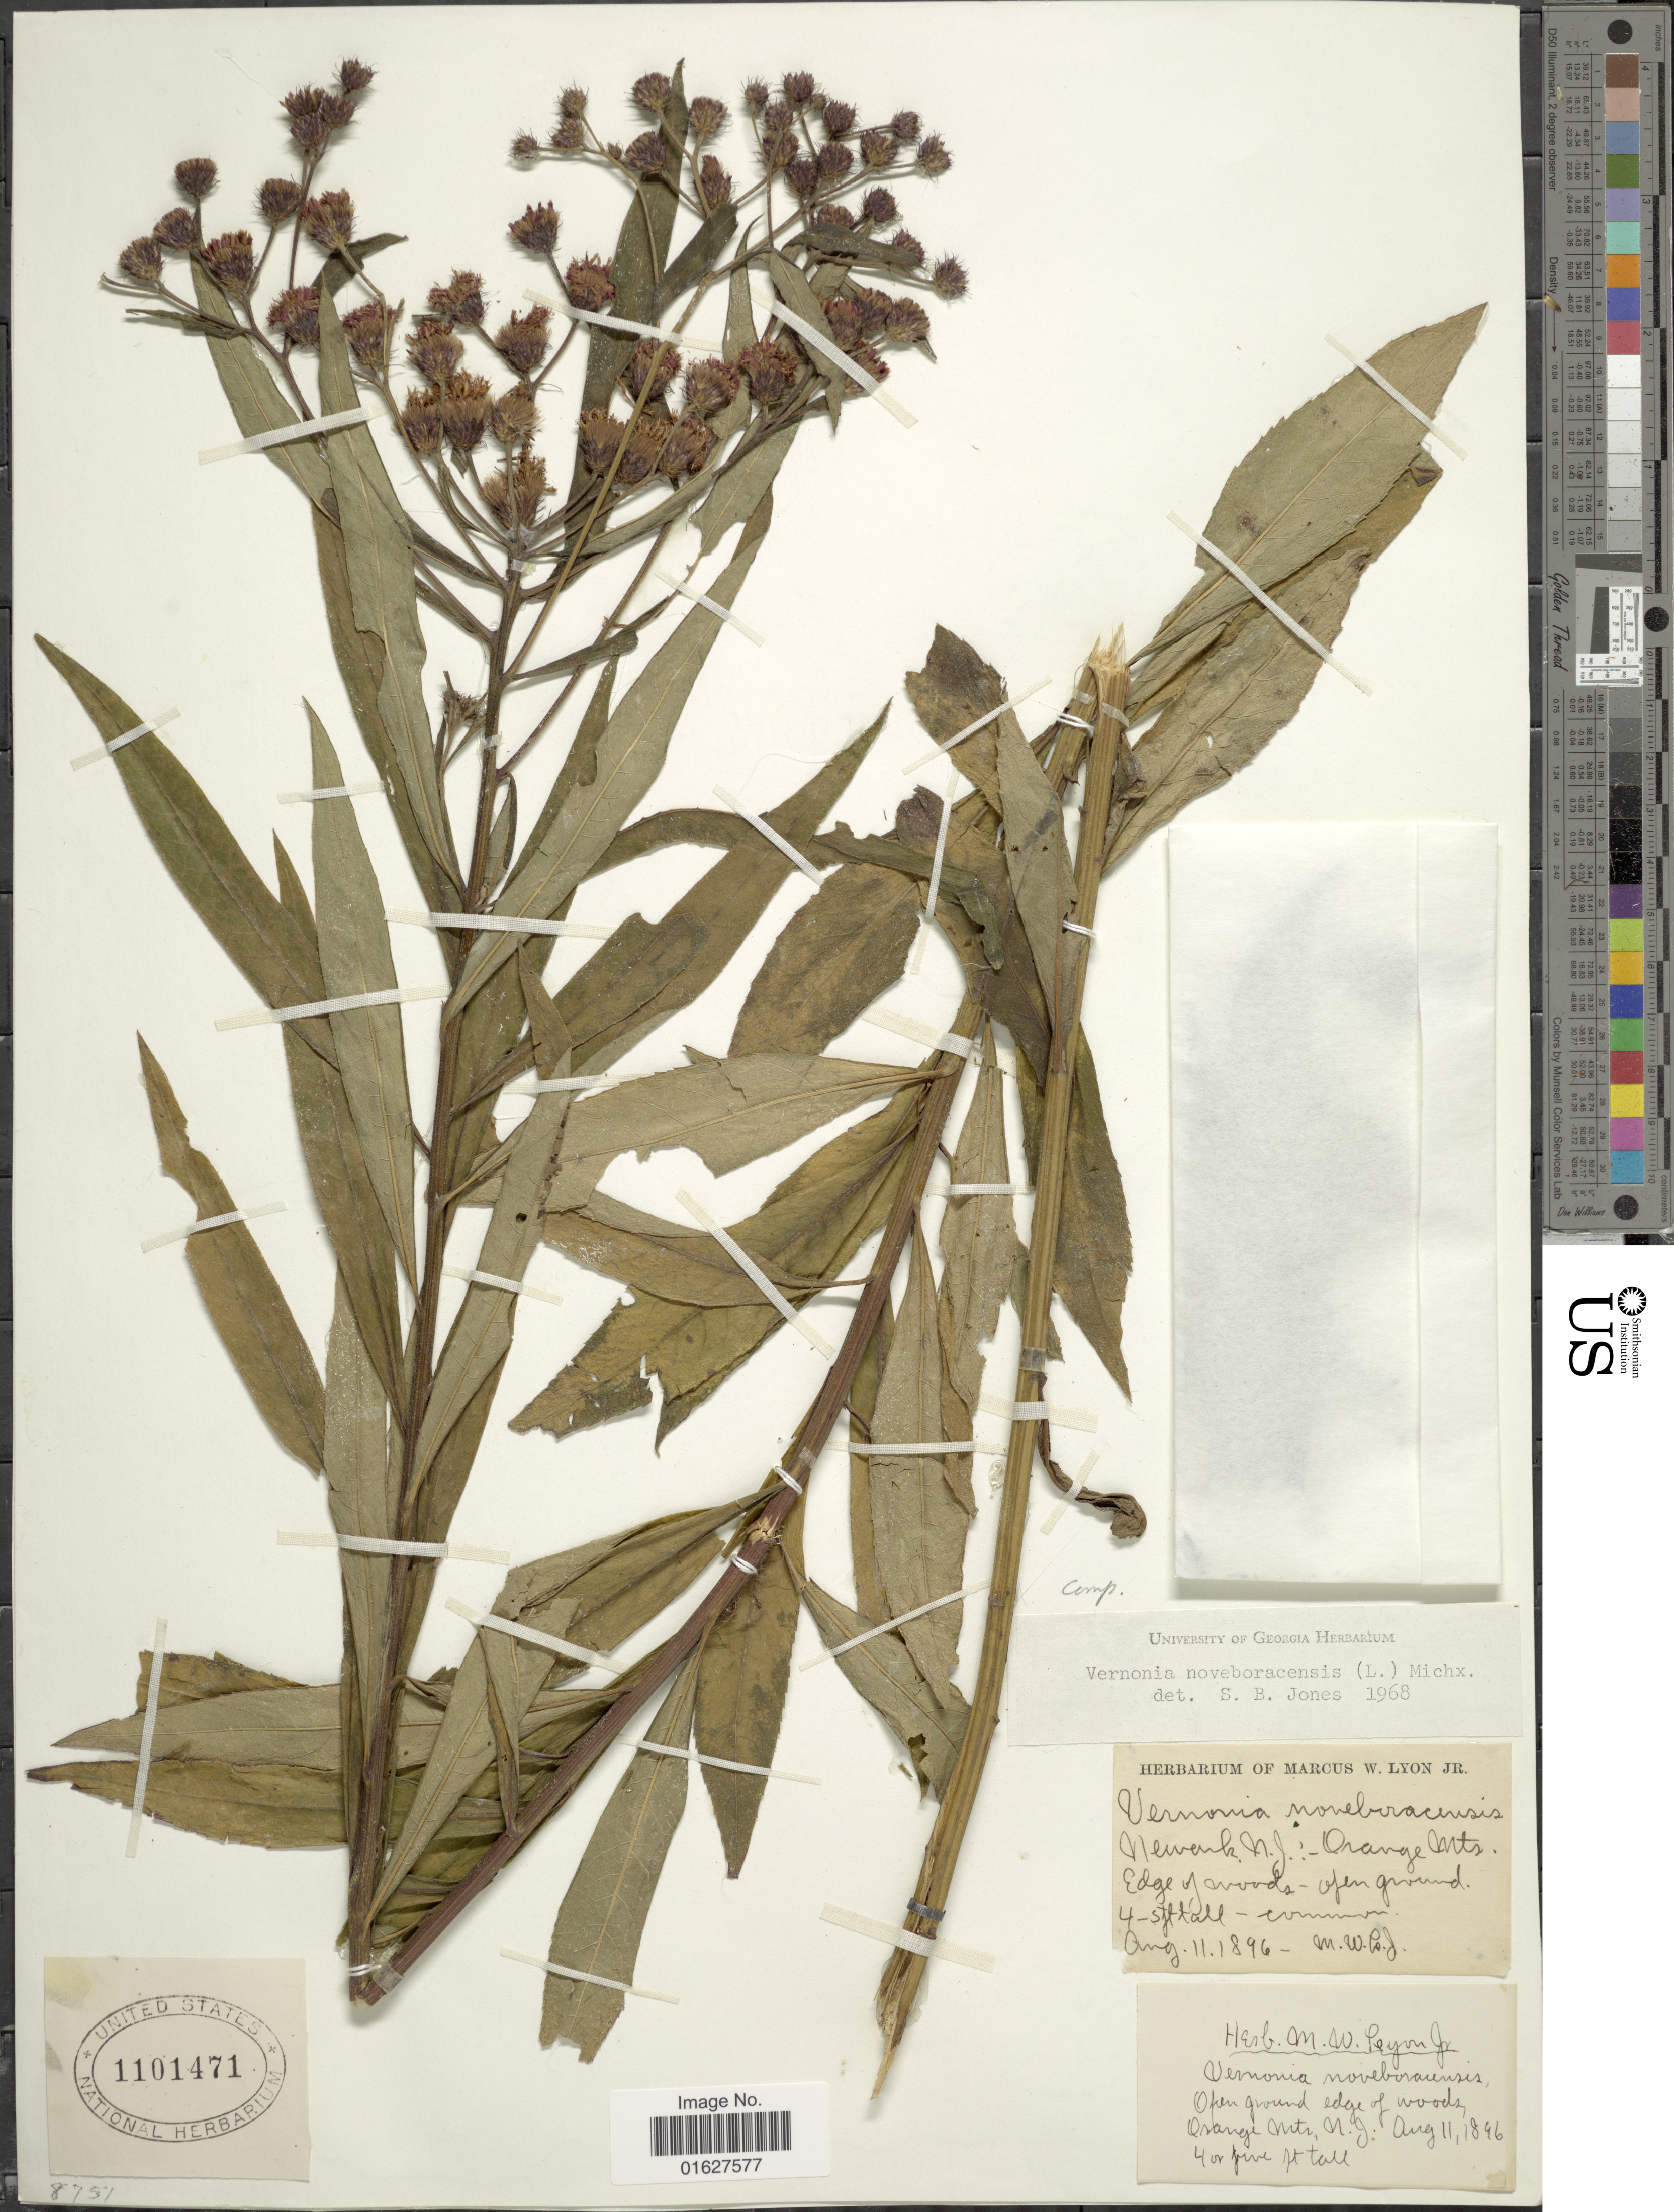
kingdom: Plantae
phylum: Tracheophyta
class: Magnoliopsida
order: Asterales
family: Asteraceae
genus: Vernonia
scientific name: Vernonia noveboracensis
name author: (L.) Michx.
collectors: M. W. Lyon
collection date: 1896-08-11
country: United States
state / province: New Jersey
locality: Newark, N,.J.: -Orange Mts. Edge of woods-open ground.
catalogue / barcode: US 1101471